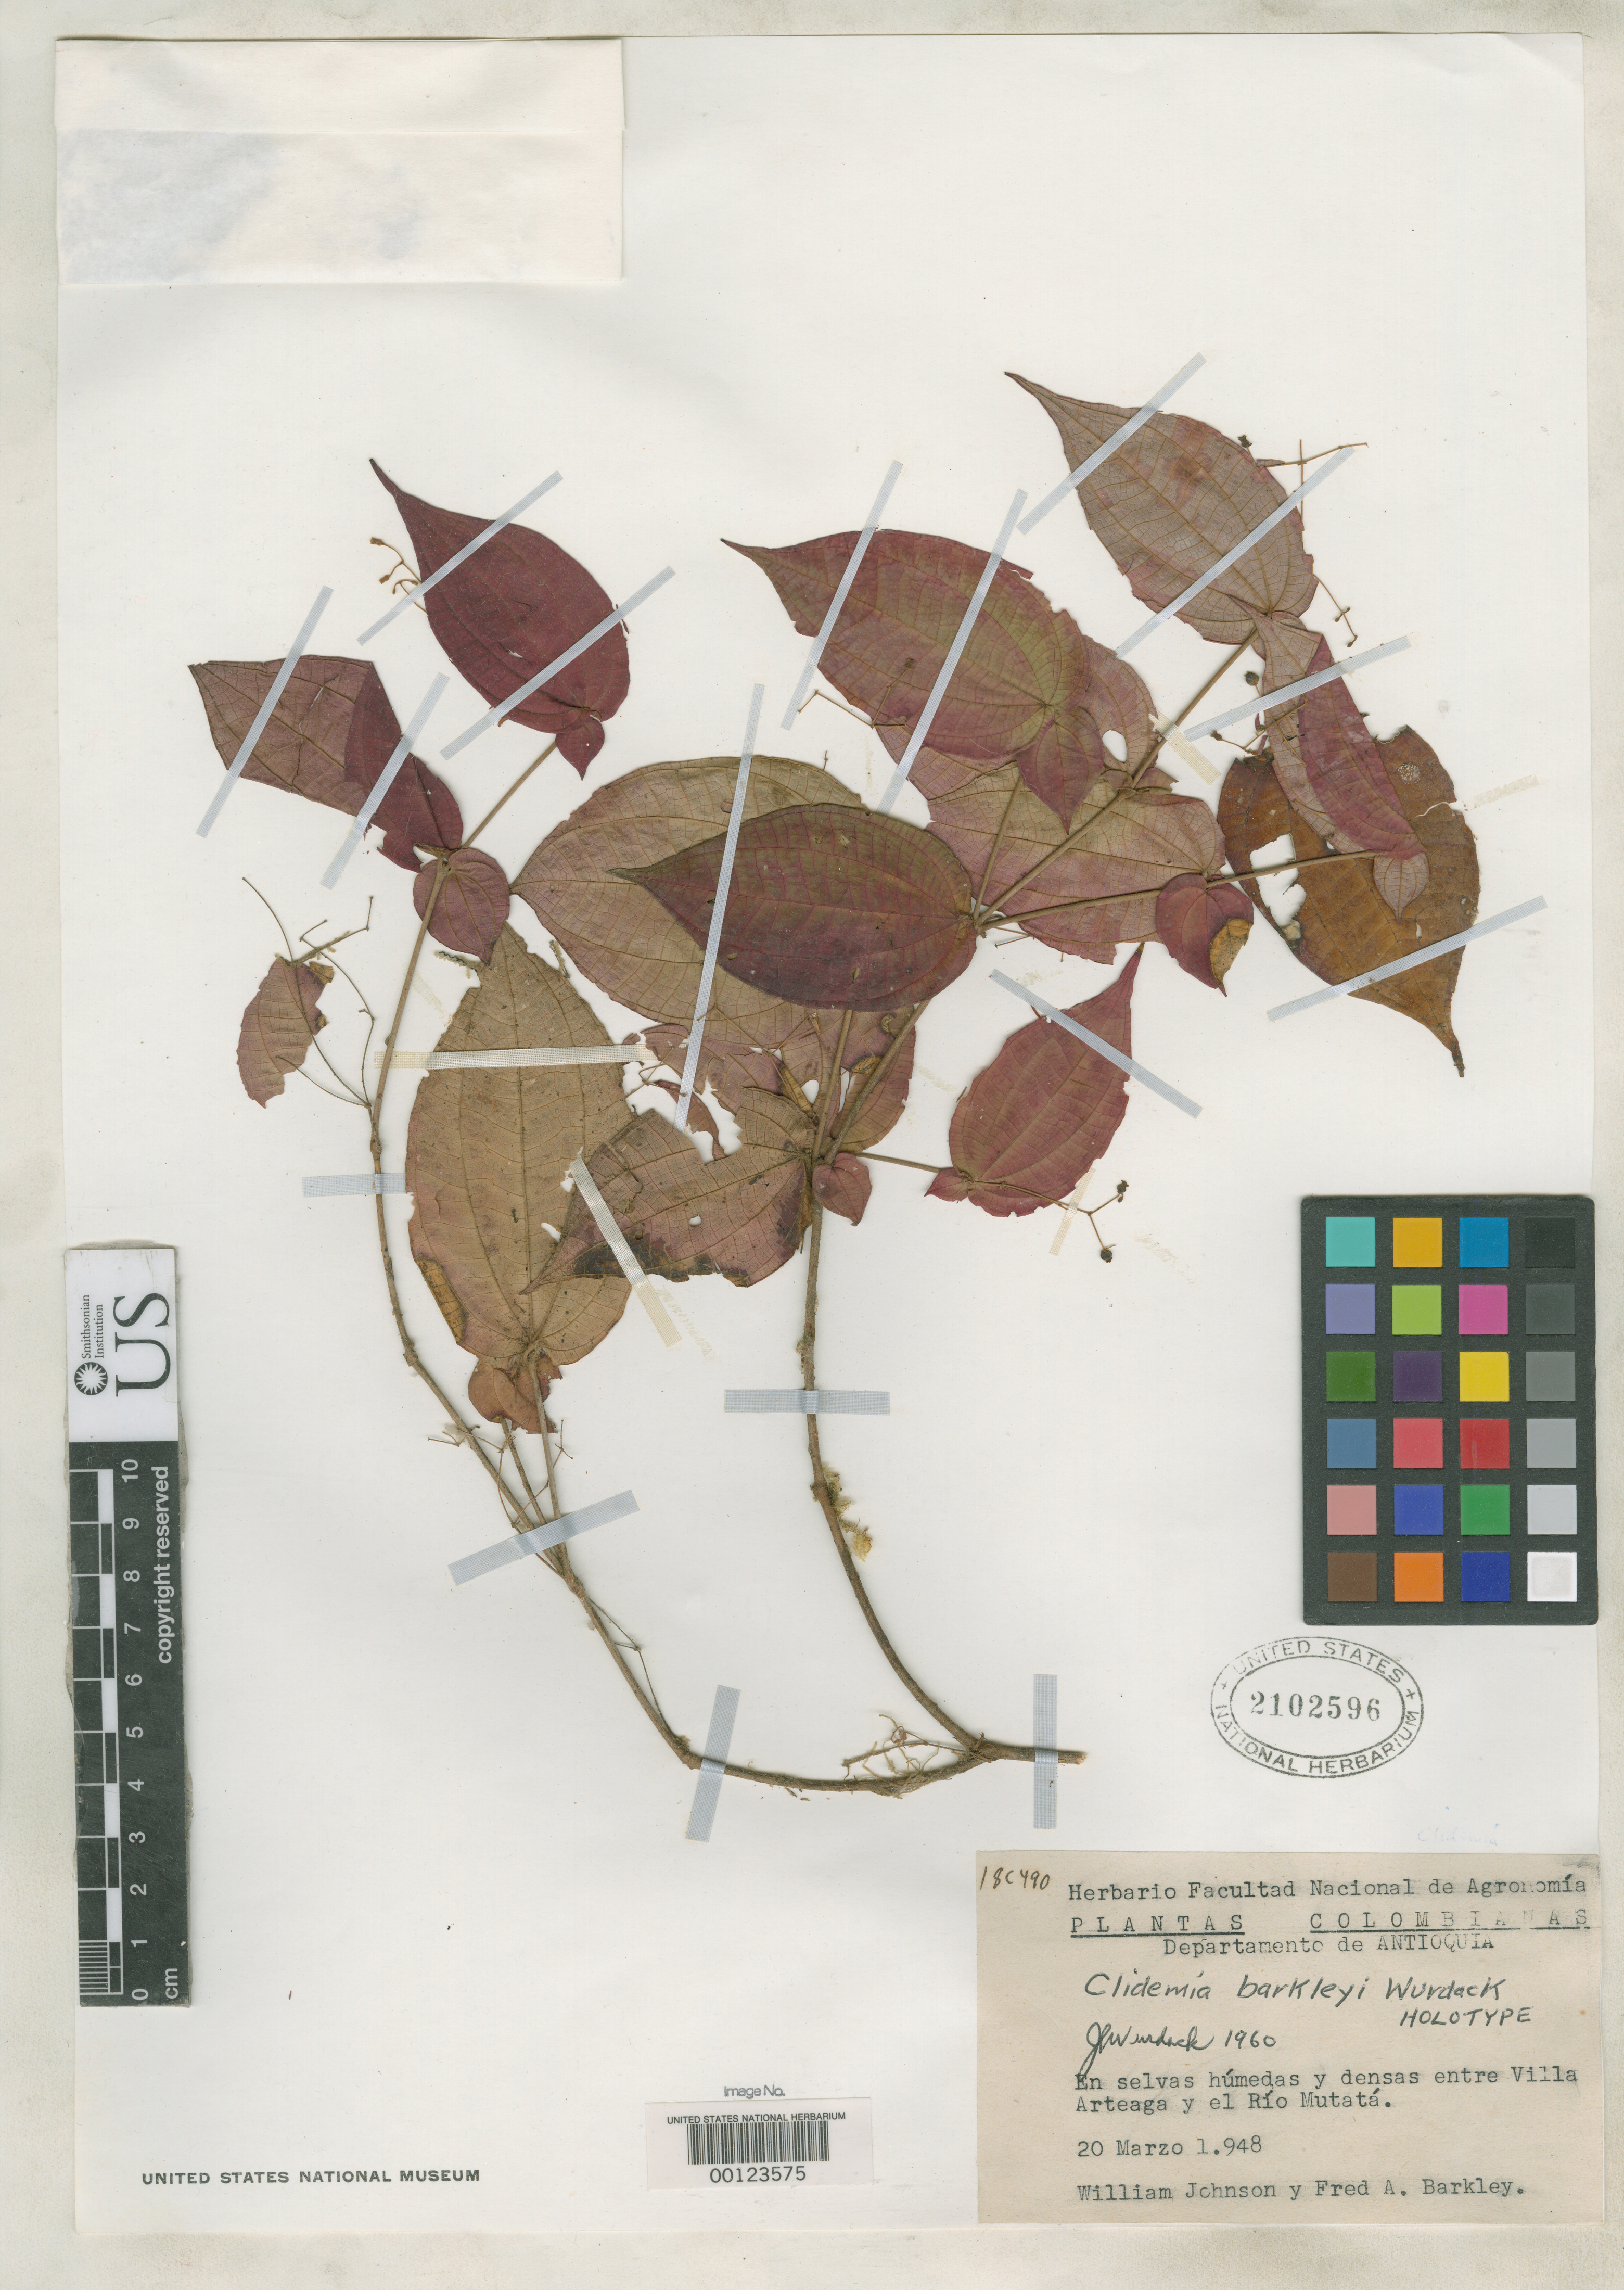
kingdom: Plantae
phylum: Tracheophyta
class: Magnoliopsida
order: Myrtales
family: Melastomataceae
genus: Clidemia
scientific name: Clidemia barkleyi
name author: Wurdack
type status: Holotype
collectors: W. M. Johnson & F. A. Barkley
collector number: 18c490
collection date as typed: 20 Mar 1948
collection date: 1948-03-20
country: Colombia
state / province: Antioquia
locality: Entre Villa Arteaga y el Rio Mutata.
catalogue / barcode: US 2102596